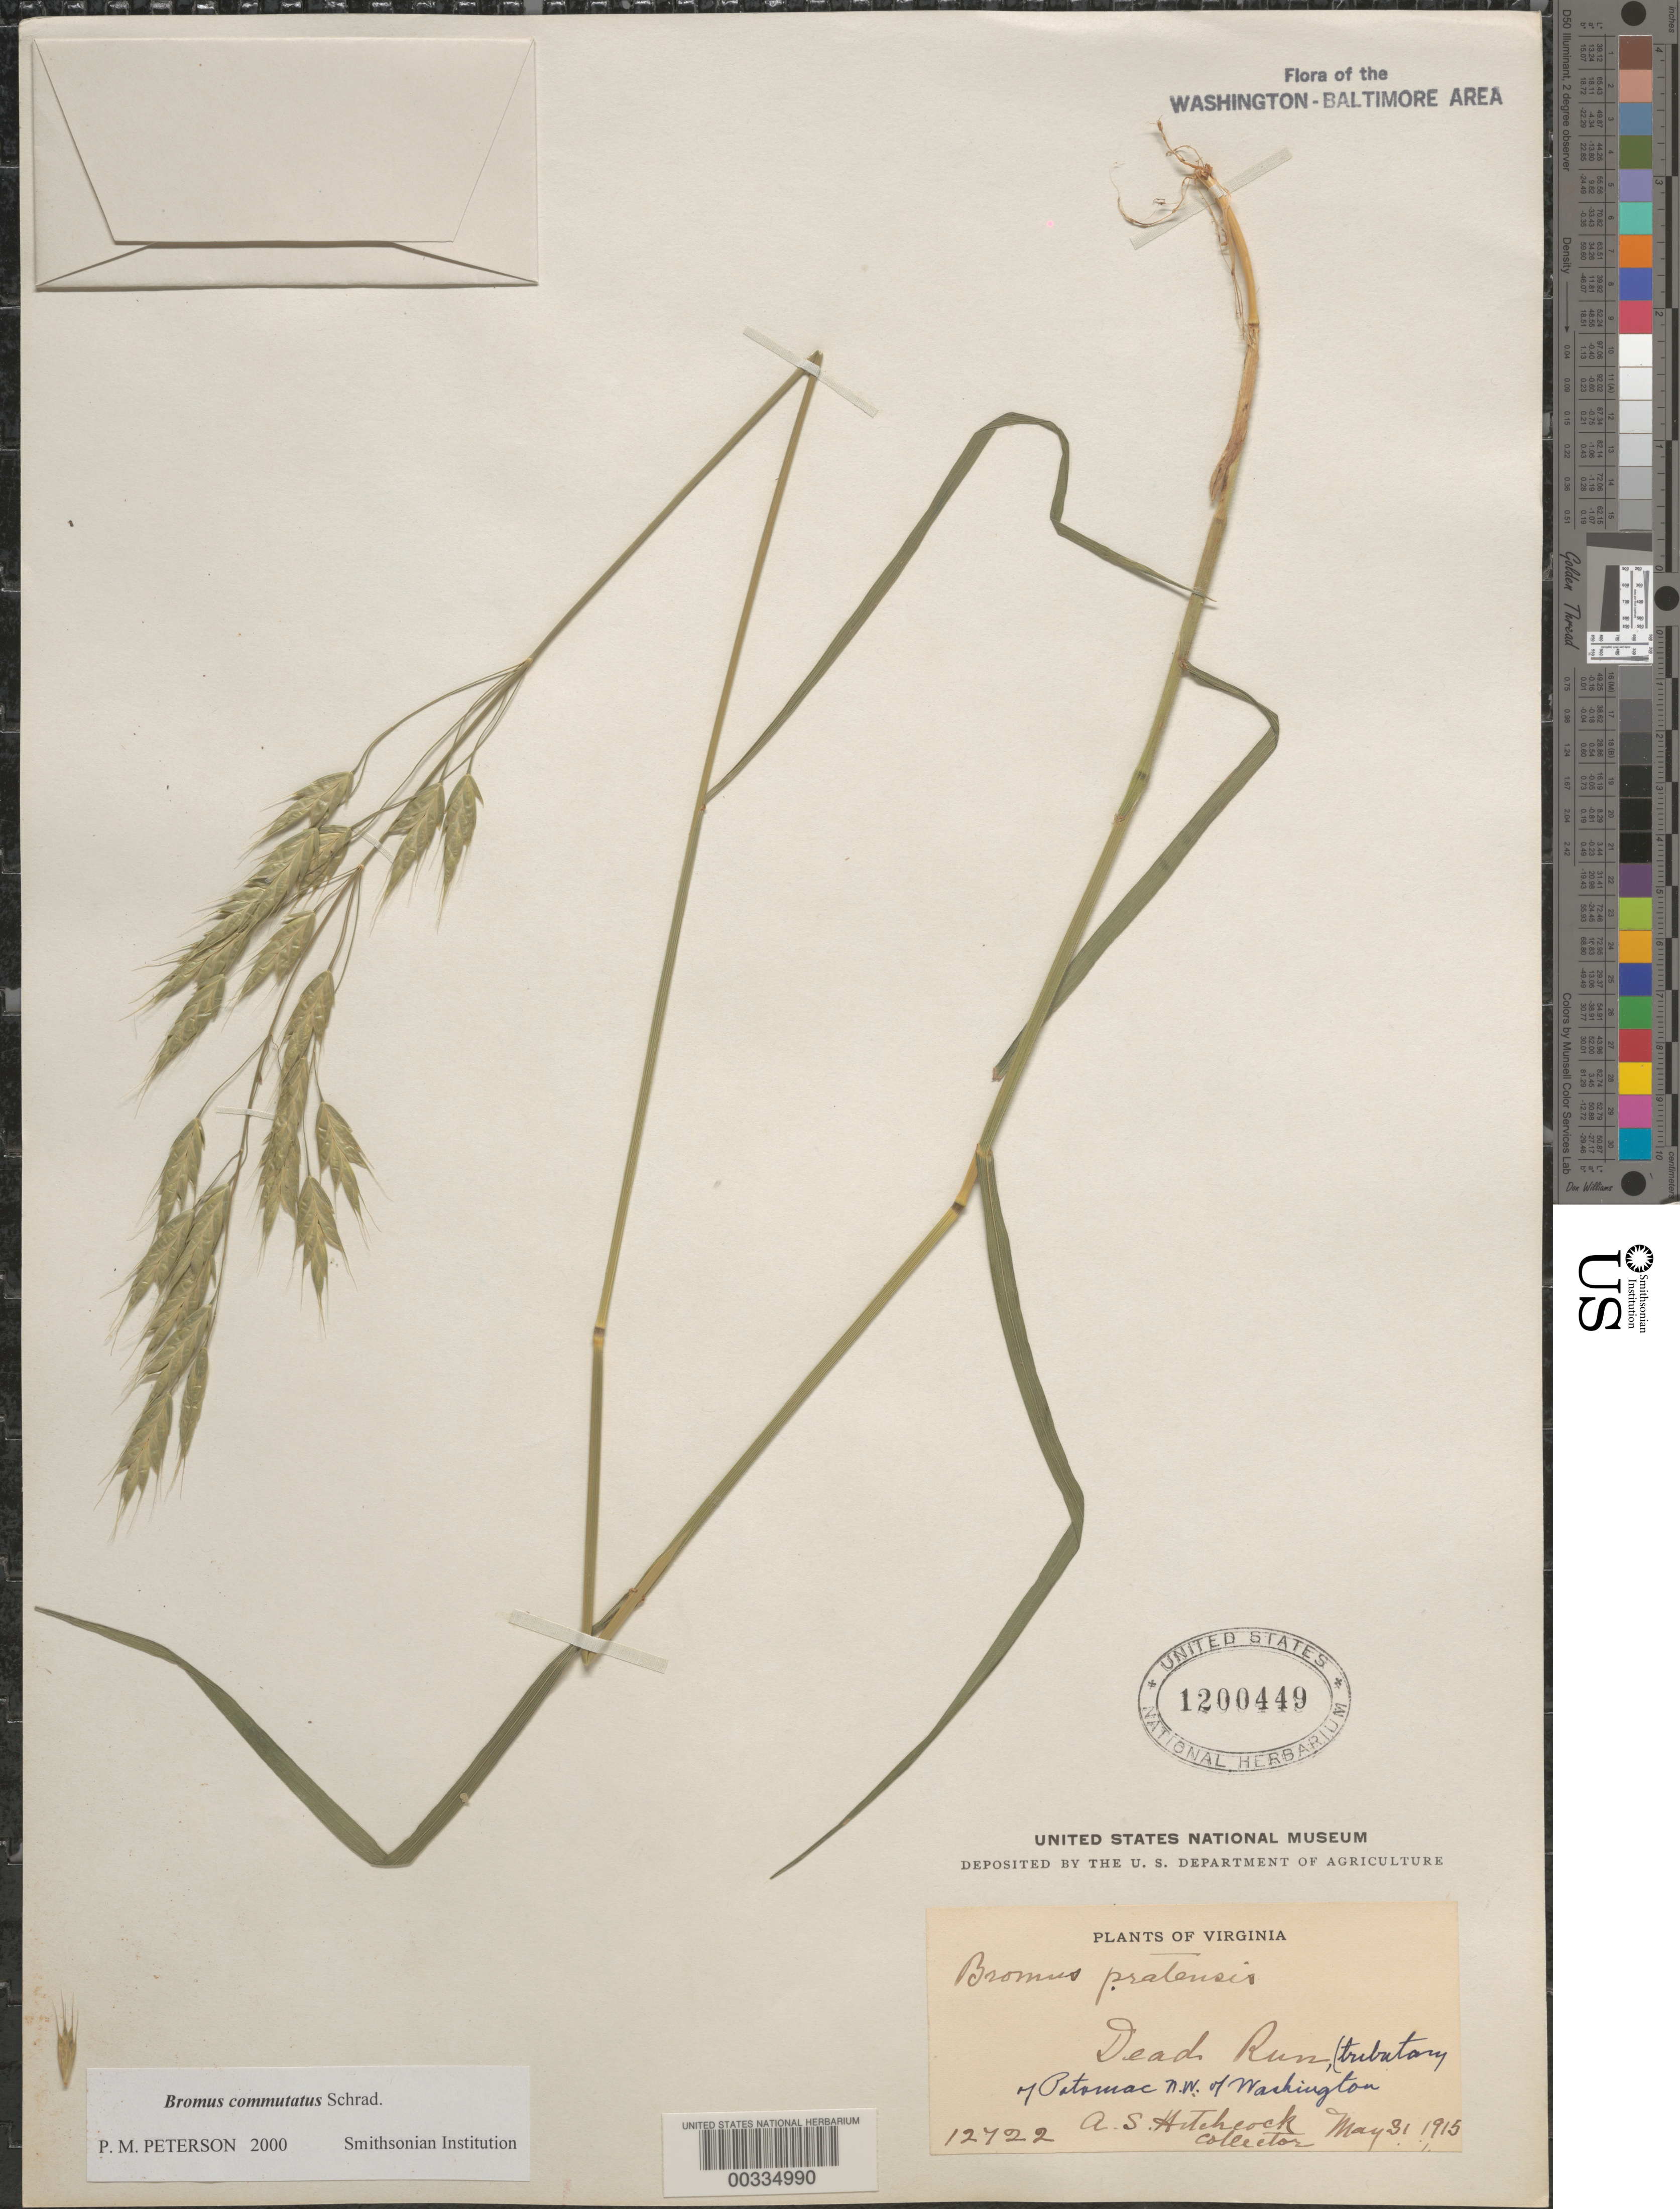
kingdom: Plantae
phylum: Tracheophyta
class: Liliopsida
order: Poales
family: Poaceae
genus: Bromus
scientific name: Bromus commutatus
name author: Schrad.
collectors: A. S. Hitchcock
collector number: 12722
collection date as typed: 31 May 1915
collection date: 1915-05-31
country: United States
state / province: Virginia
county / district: Fairfax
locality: Dead Run, tributary of Potomac NW of Washington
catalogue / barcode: US 1200449